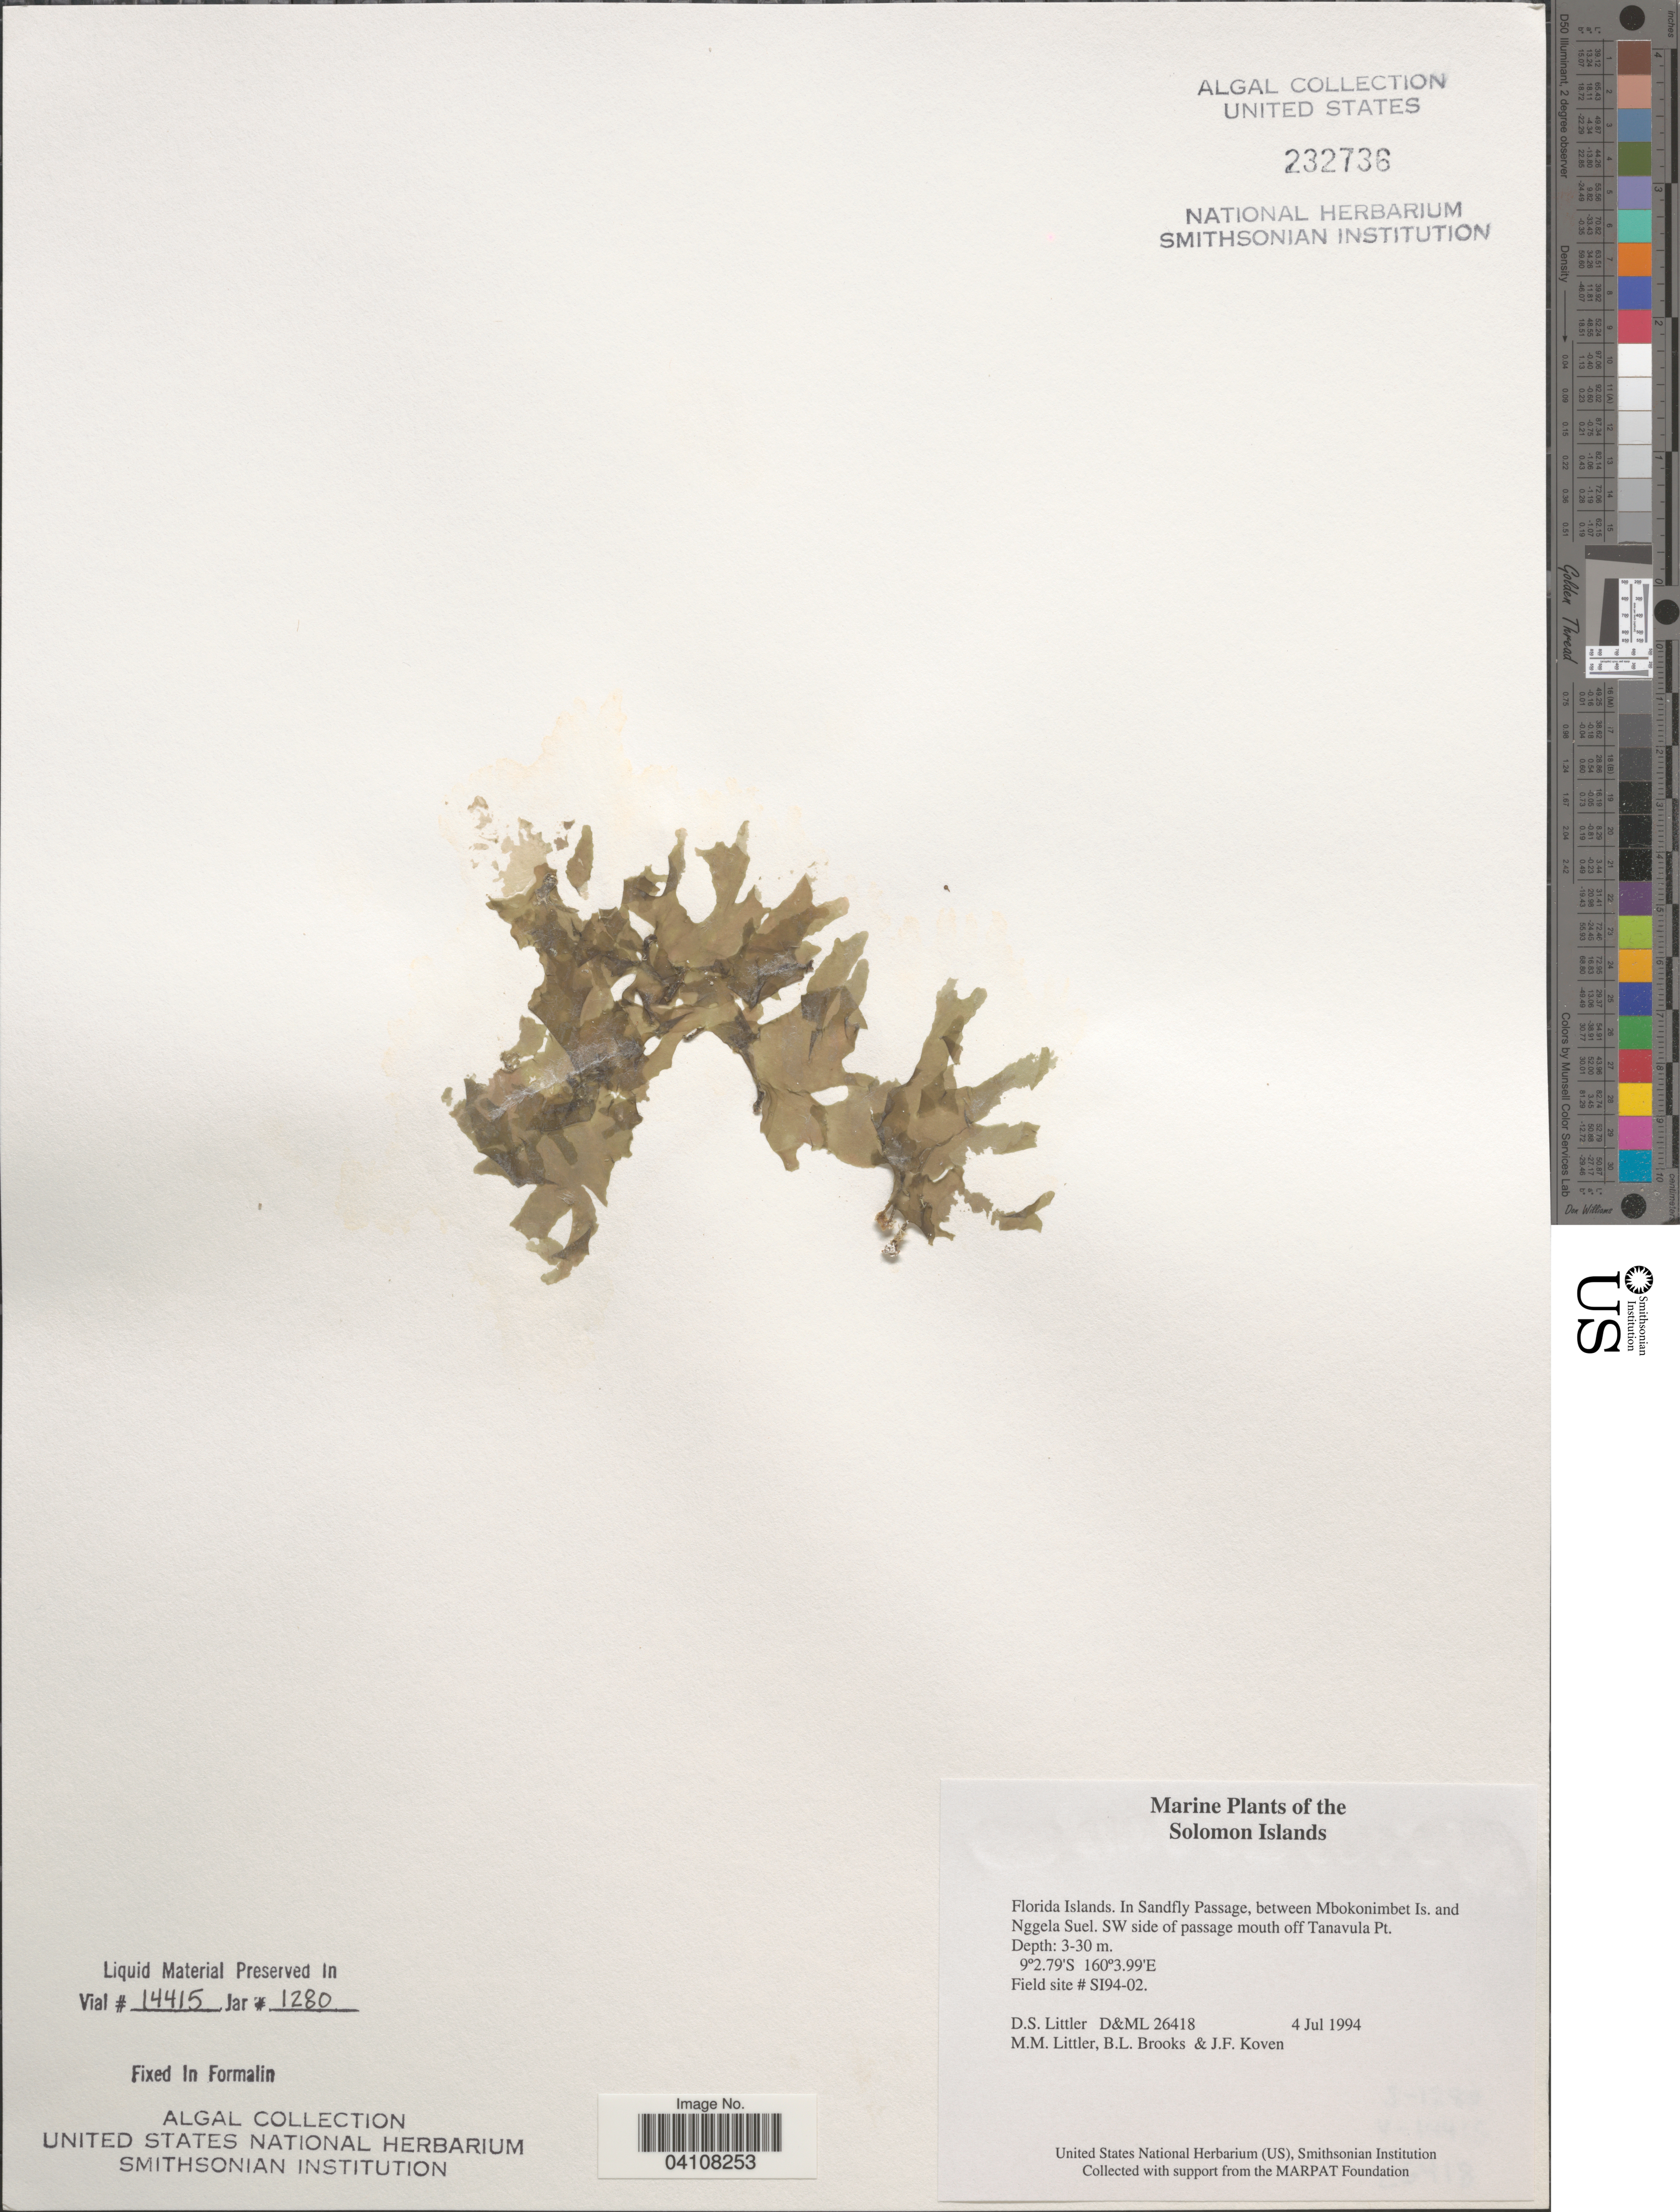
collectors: D. S. Littler, B. Brooks & J. Koven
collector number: D&ML26418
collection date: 1994-07-04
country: Solomon Islands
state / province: Solomon Islands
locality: Florida Islands. In Sandfly Passage, between Mbokonimbet Is. and Nggela Suel. SW side of passage mouth off Tanavula Pt. Field site # SI94-02.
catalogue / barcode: US 232736